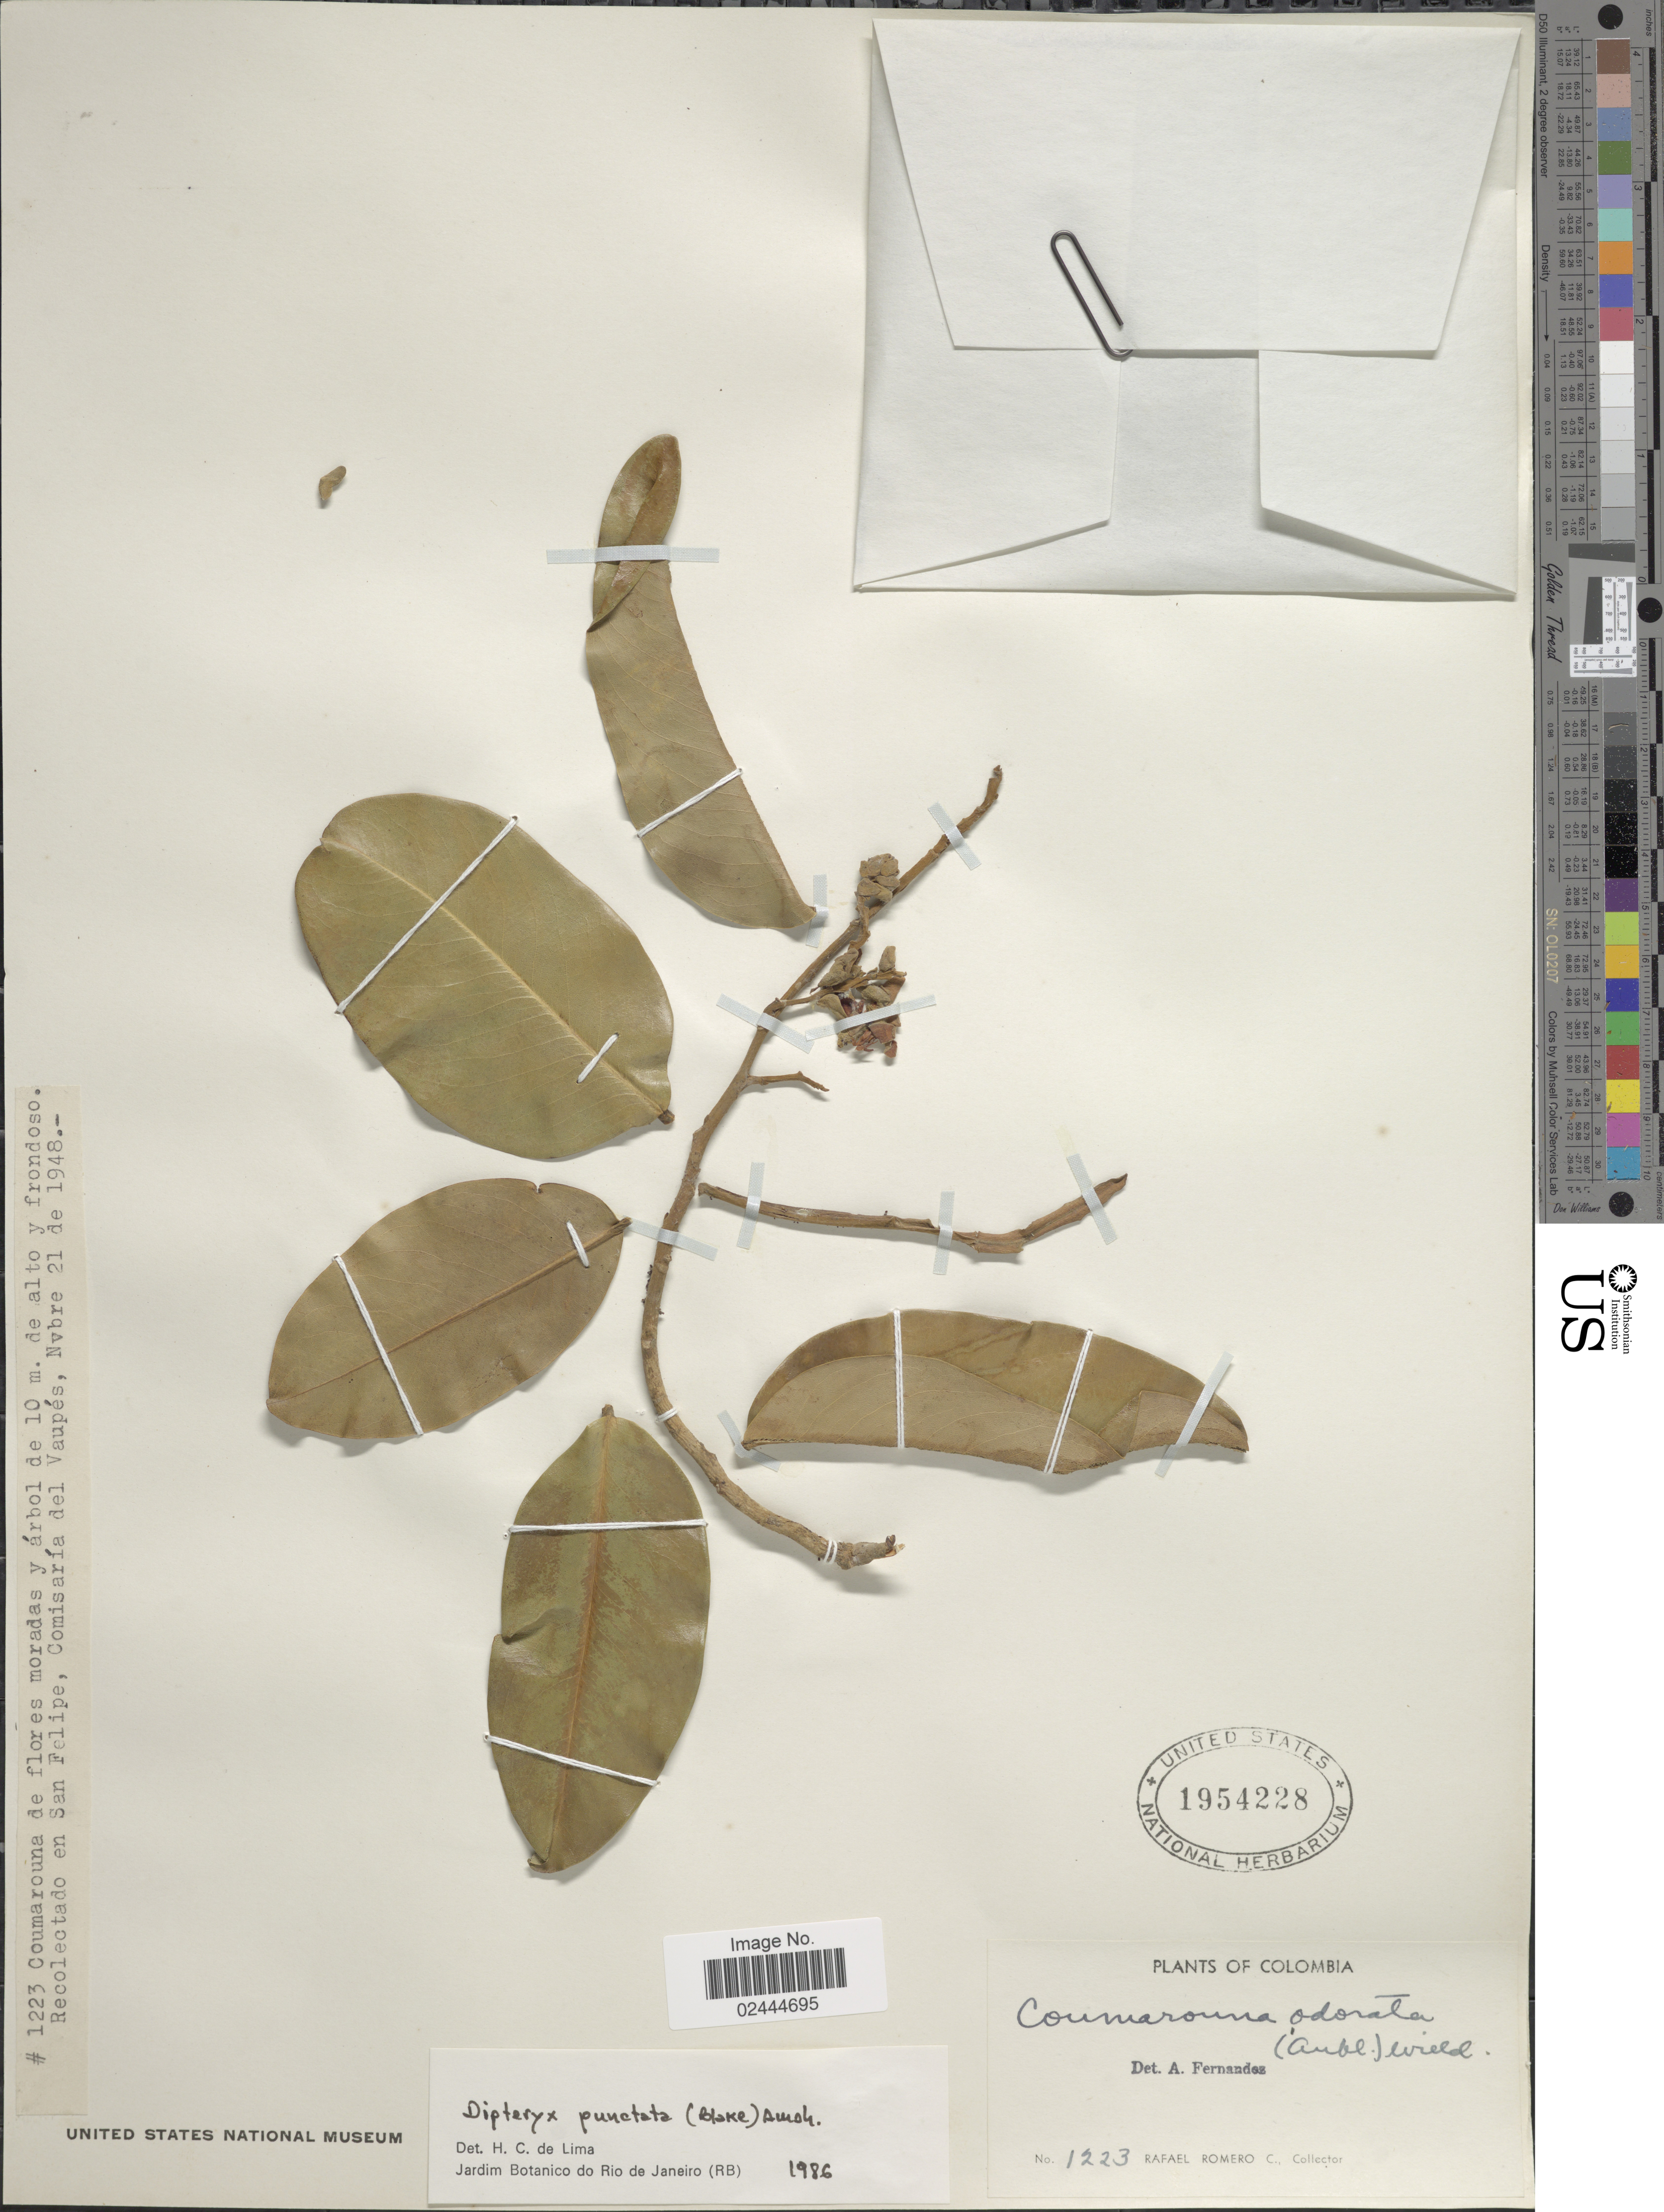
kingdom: Plantae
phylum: Tracheophyta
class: Magnoliopsida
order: Fabales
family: Fabaceae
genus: Dipteryx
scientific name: Dipteryx punctata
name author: (S.F. Blake) Amshoff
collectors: R. Romero Castañeda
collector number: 1223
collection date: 1948-11-21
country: Colombia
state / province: Vaupés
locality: San Felipe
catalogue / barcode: US 1954228